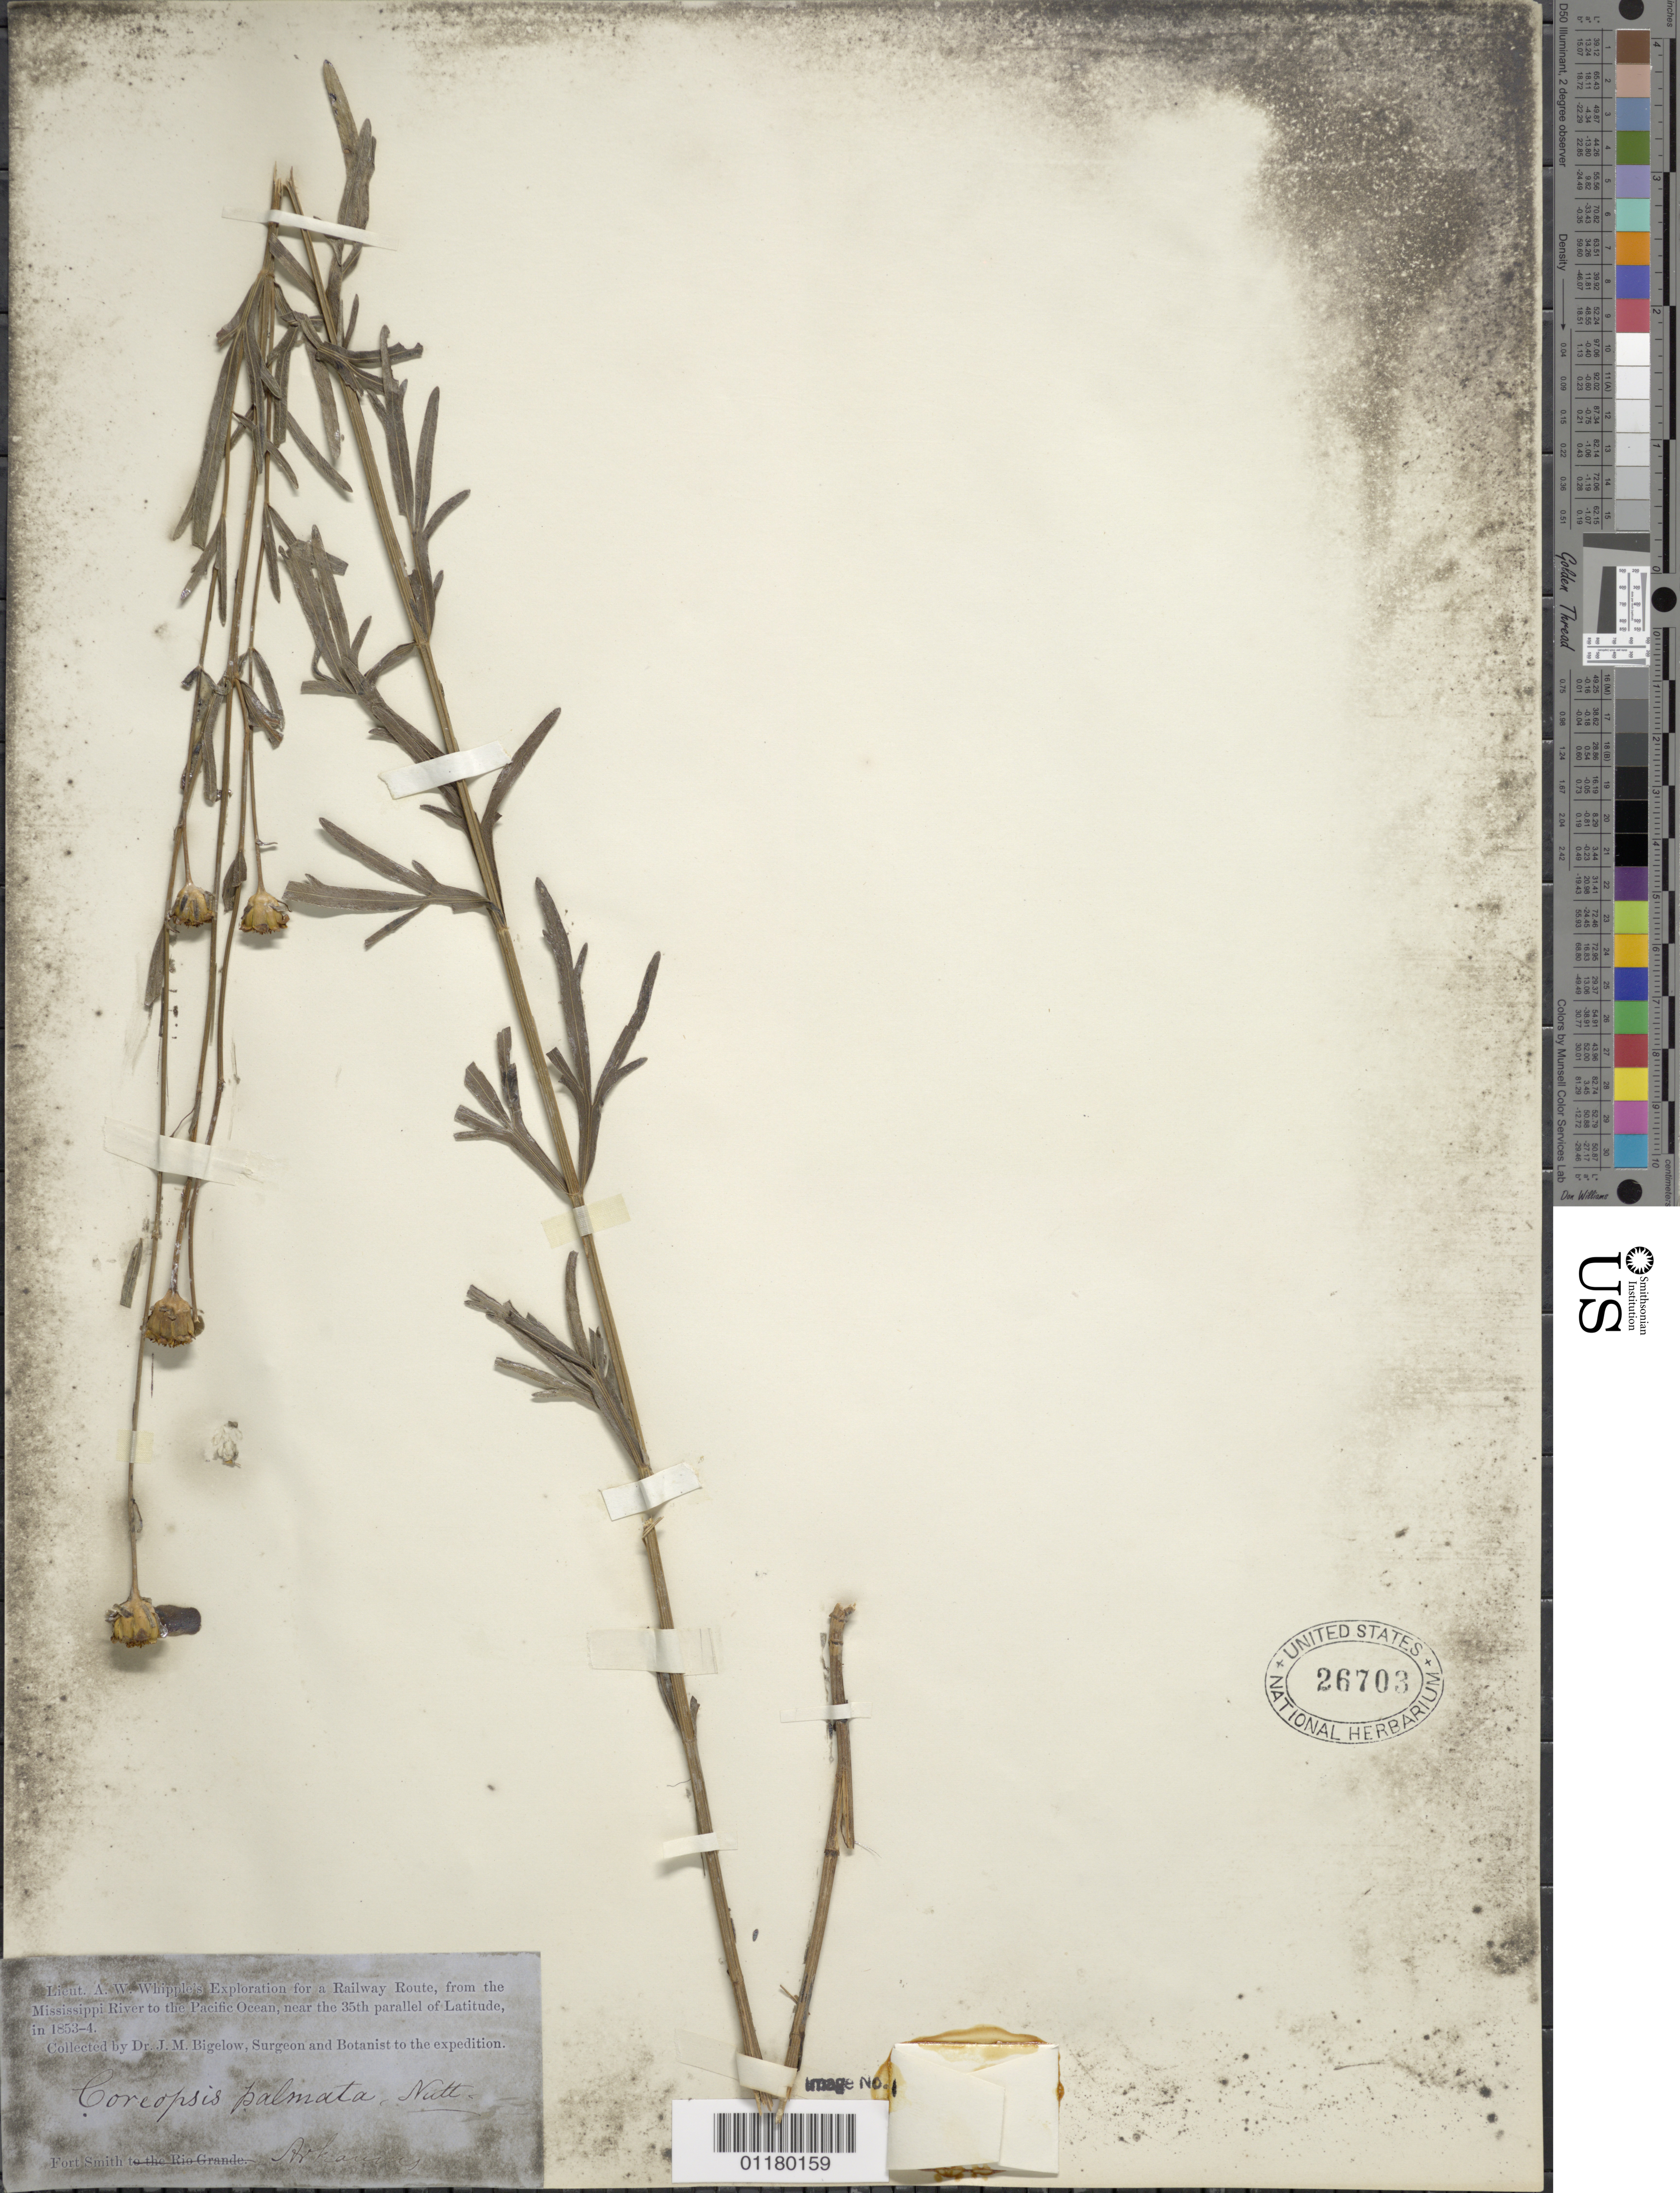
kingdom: Plantae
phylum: Tracheophyta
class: Magnoliopsida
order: Asterales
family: Asteraceae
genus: Coreopsis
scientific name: Coreopsis palmata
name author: Nutt.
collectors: J. M. Bigelow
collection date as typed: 1853 to -- --- 1854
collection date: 1853/1854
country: United States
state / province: Arkansas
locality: Fort Smith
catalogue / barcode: US 26703